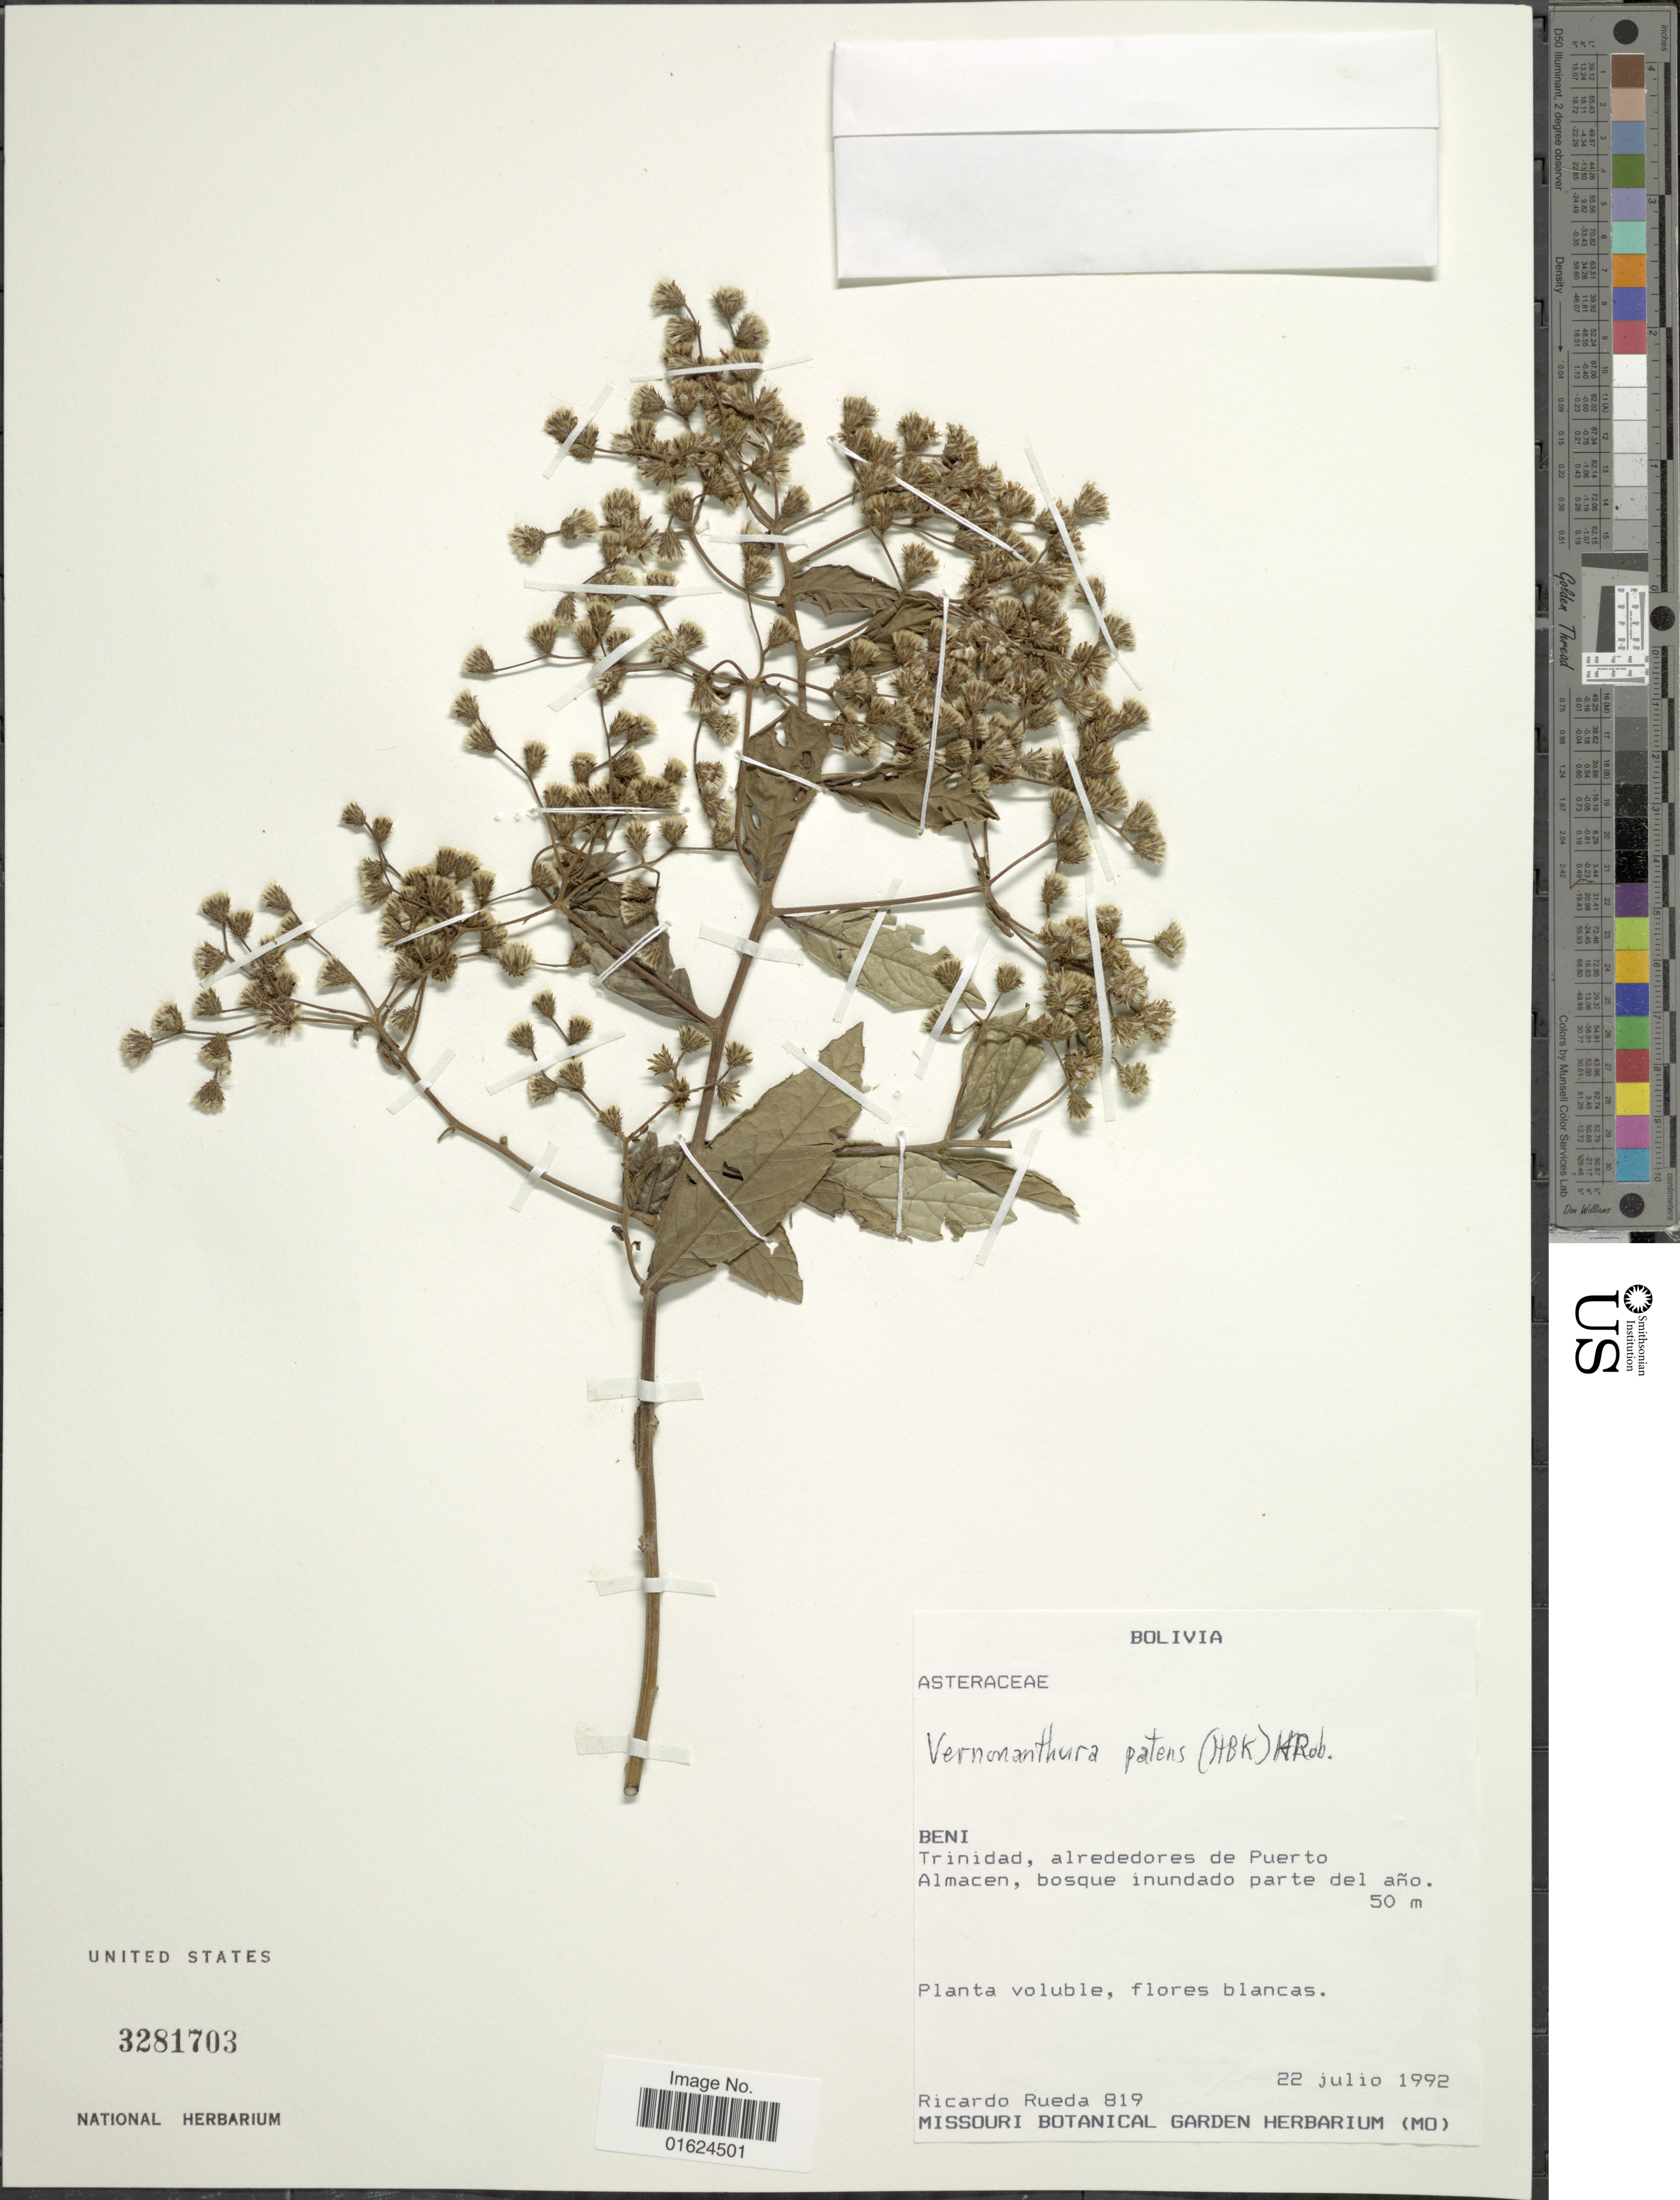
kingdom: Plantae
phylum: Tracheophyta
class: Magnoliopsida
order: Asterales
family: Asteraceae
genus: Vernonanthura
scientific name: Vernonanthura patens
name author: (Kunth) H. Rob.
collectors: R. Rueda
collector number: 819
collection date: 1992-07-22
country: Bolivia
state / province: Beni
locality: Trinidad, alrededores de Puerto Almacen, bosque inundado parte del año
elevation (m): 50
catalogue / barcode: US 3281703